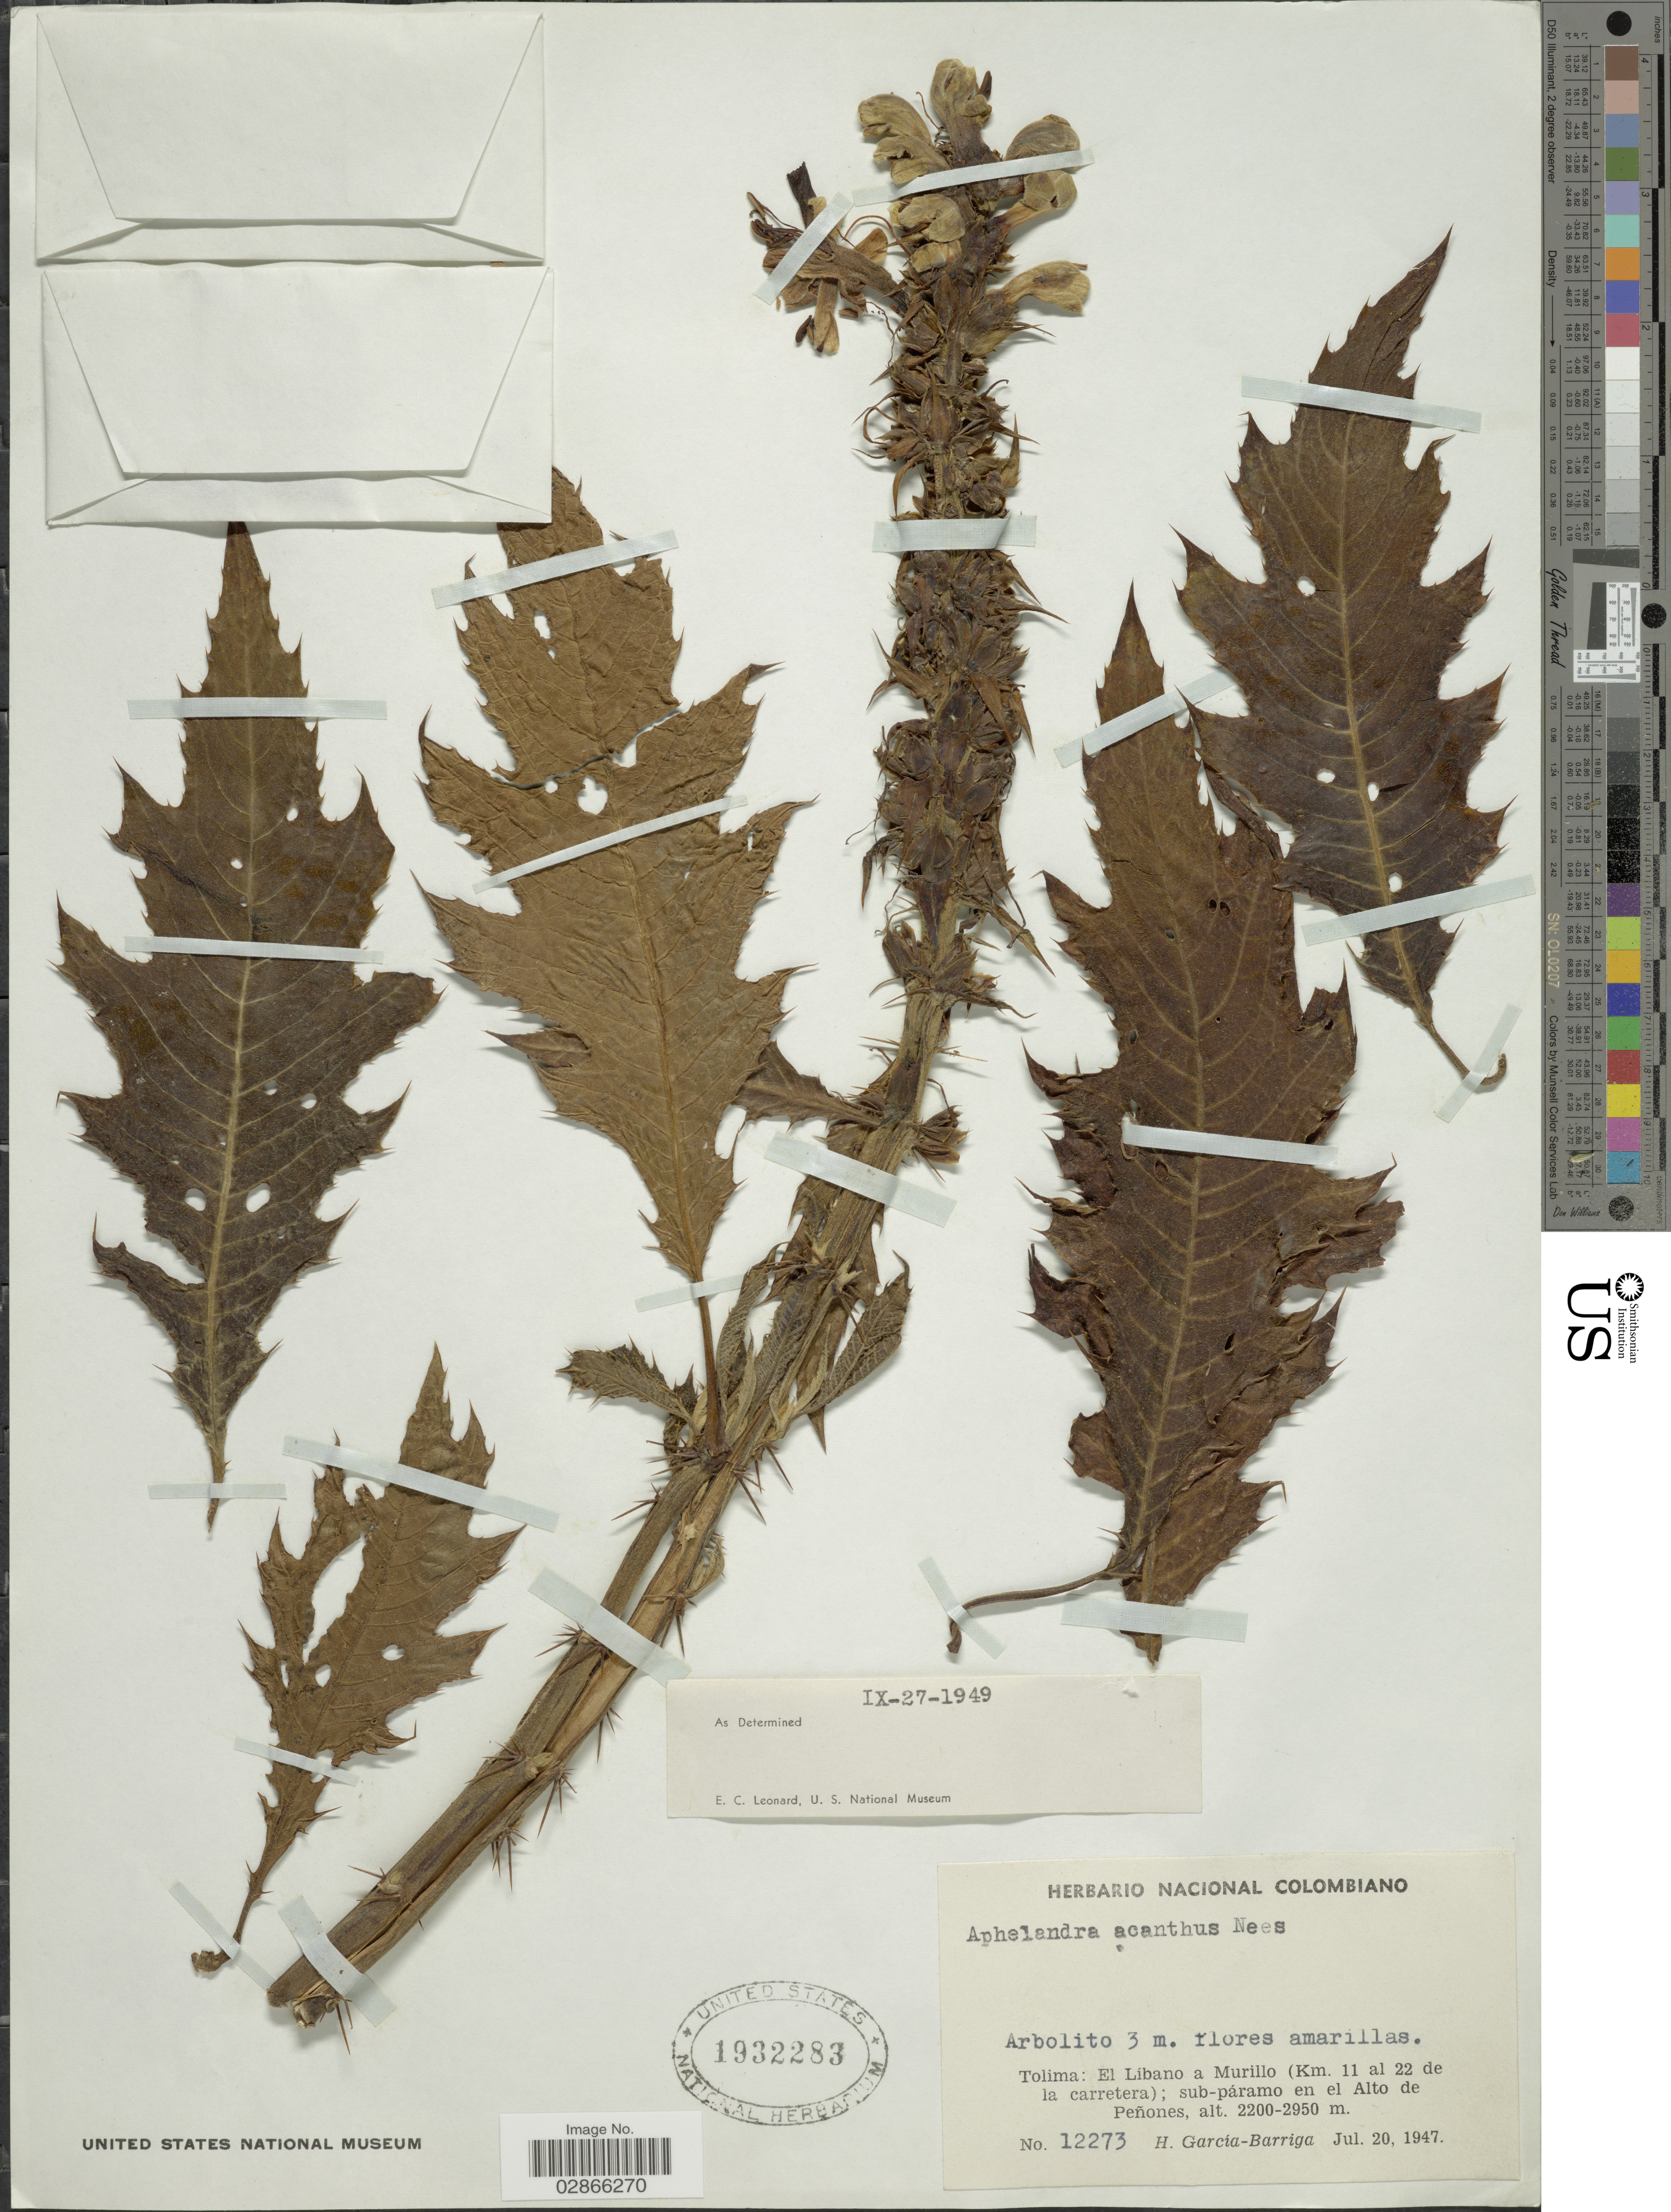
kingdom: Plantae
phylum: Tracheophyta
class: Magnoliopsida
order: Lamiales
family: Acanthaceae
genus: Aphelandra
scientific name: Aphelandra acanthus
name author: Nees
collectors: H. García Barriga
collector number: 12273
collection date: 1947-07-20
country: Colombia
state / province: Tolima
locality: El Libano a Murillo (Km. 11 al 22 de la carretera); sub-páramo en el Alto de Peñones.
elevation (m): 2200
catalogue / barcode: US 1932283